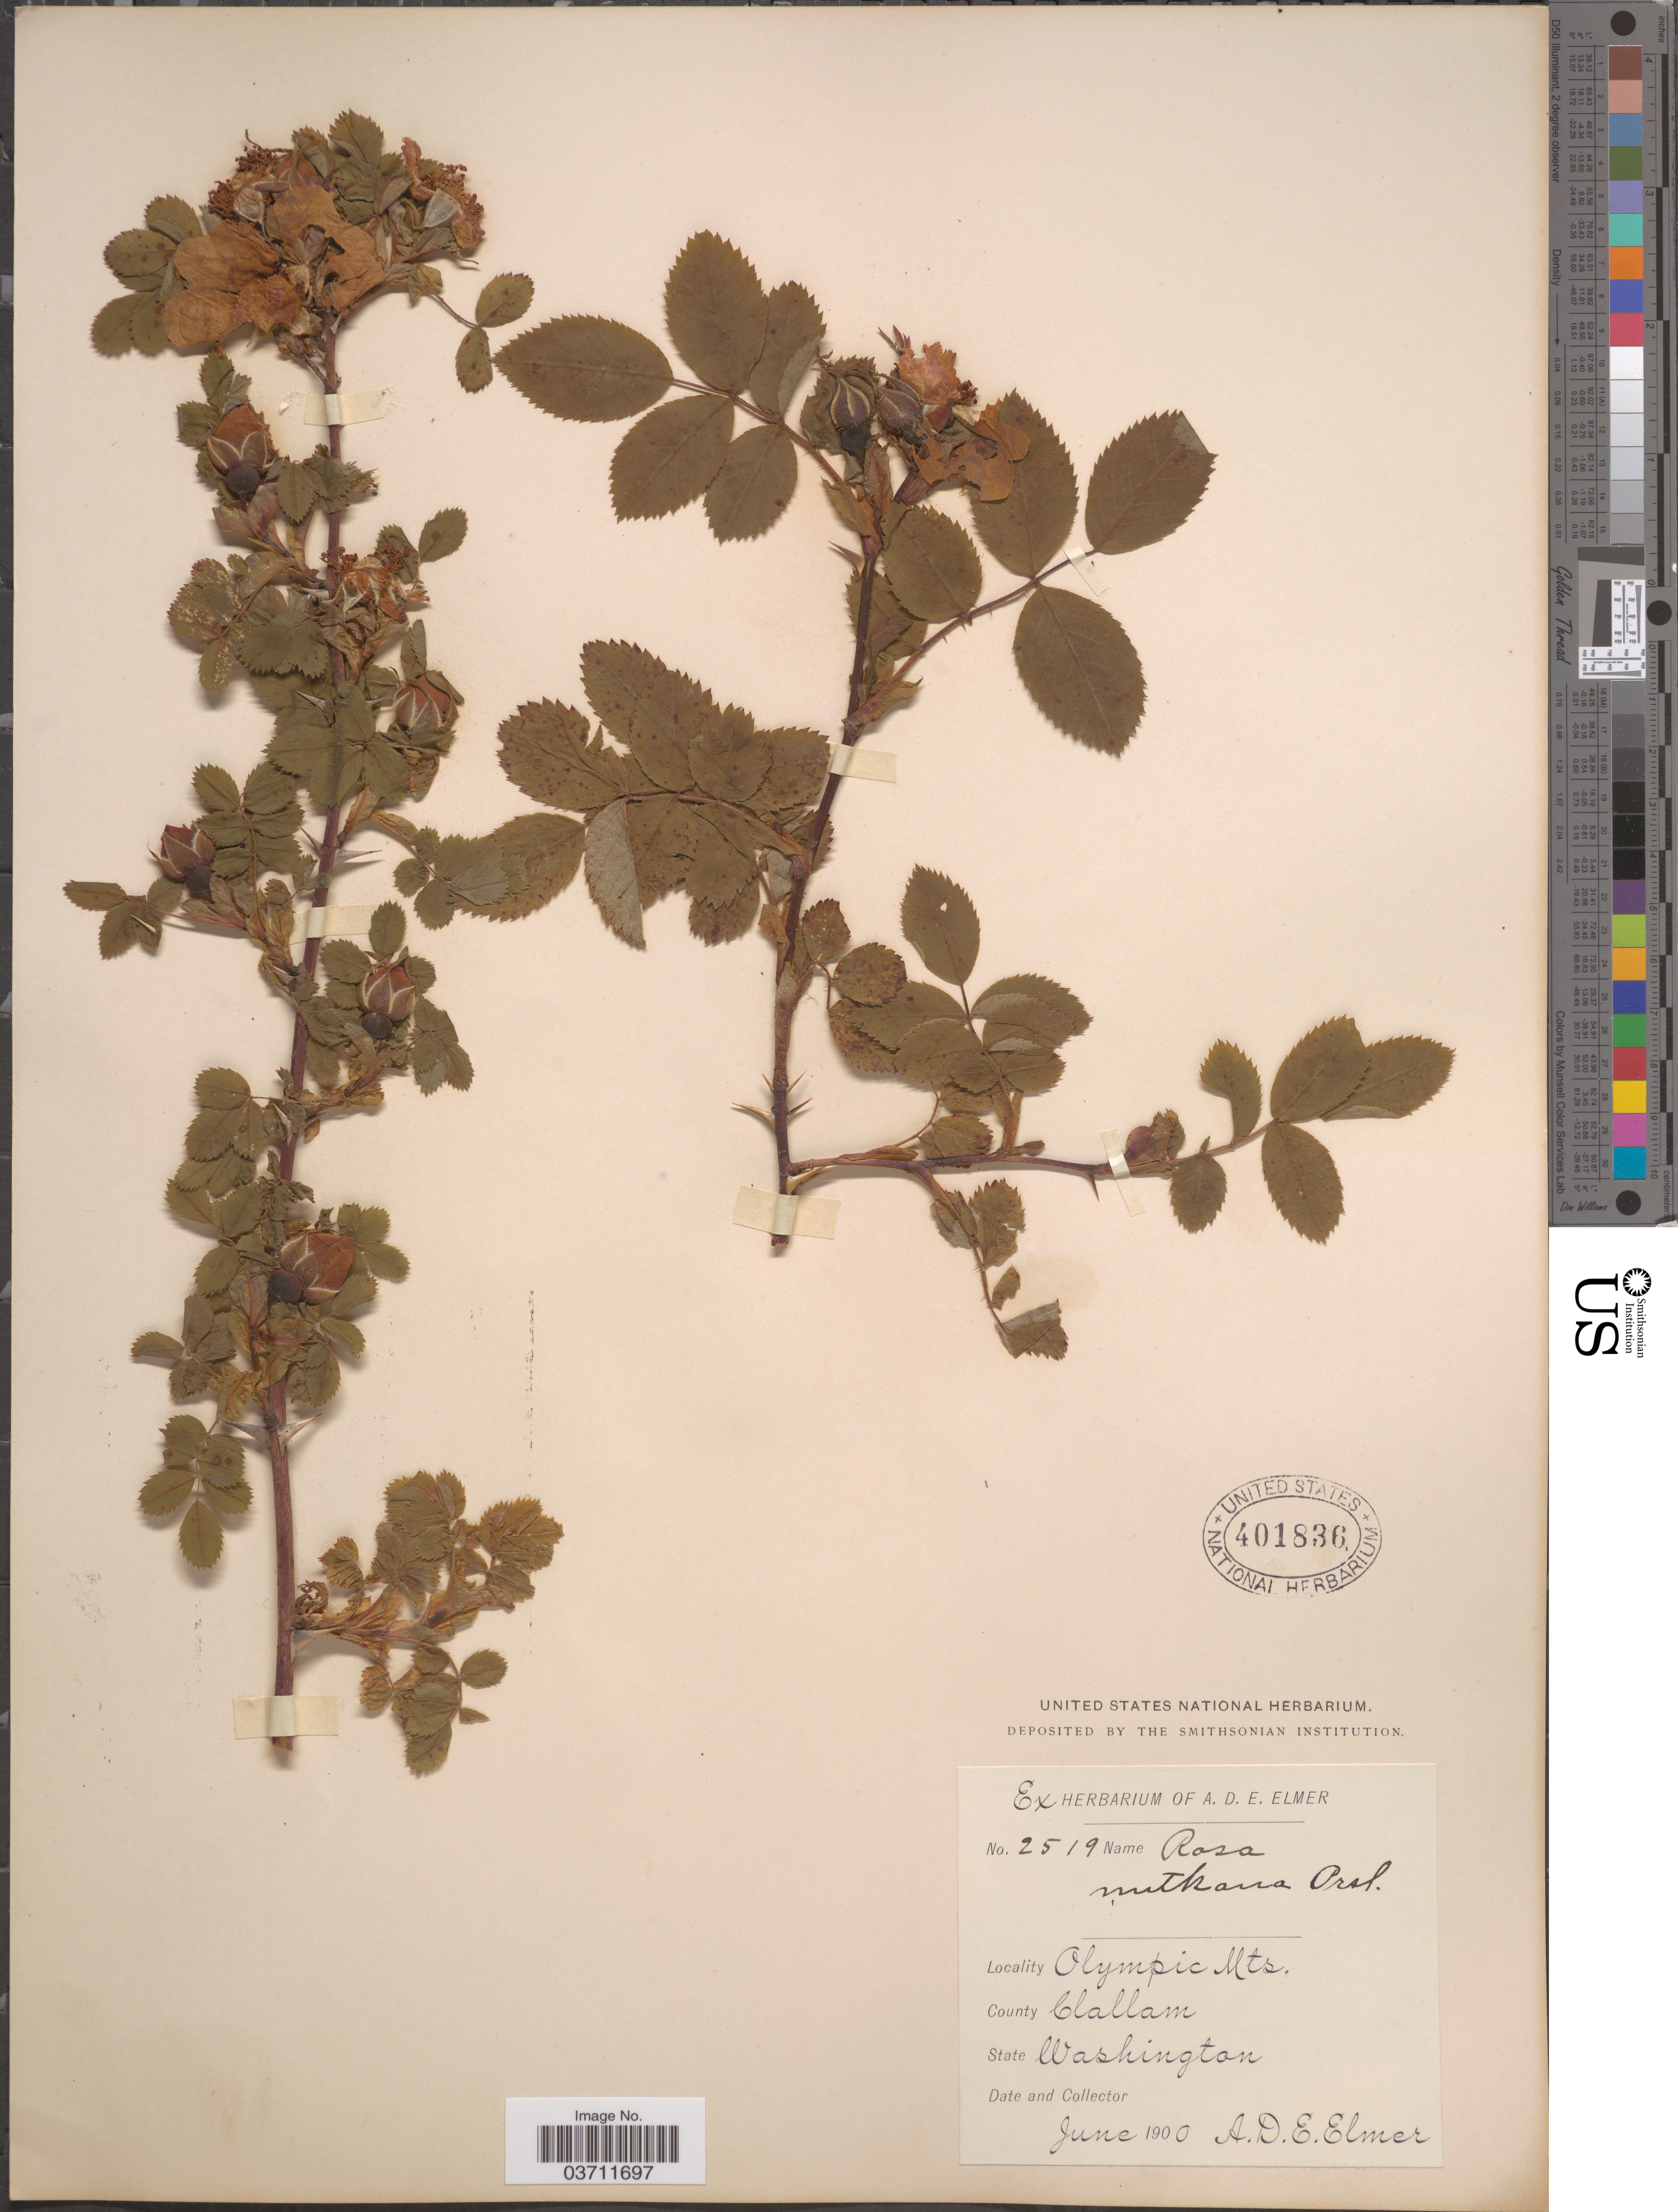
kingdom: Plantae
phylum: Tracheophyta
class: Magnoliopsida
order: Rosales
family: Rosaceae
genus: Rosa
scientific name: Rosa nutkana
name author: C. Presl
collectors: A. D. E. Elmer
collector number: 2519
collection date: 1900-06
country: United States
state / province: Washington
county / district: Clallam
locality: Olympic Mts. County Clallam.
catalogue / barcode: US 401836